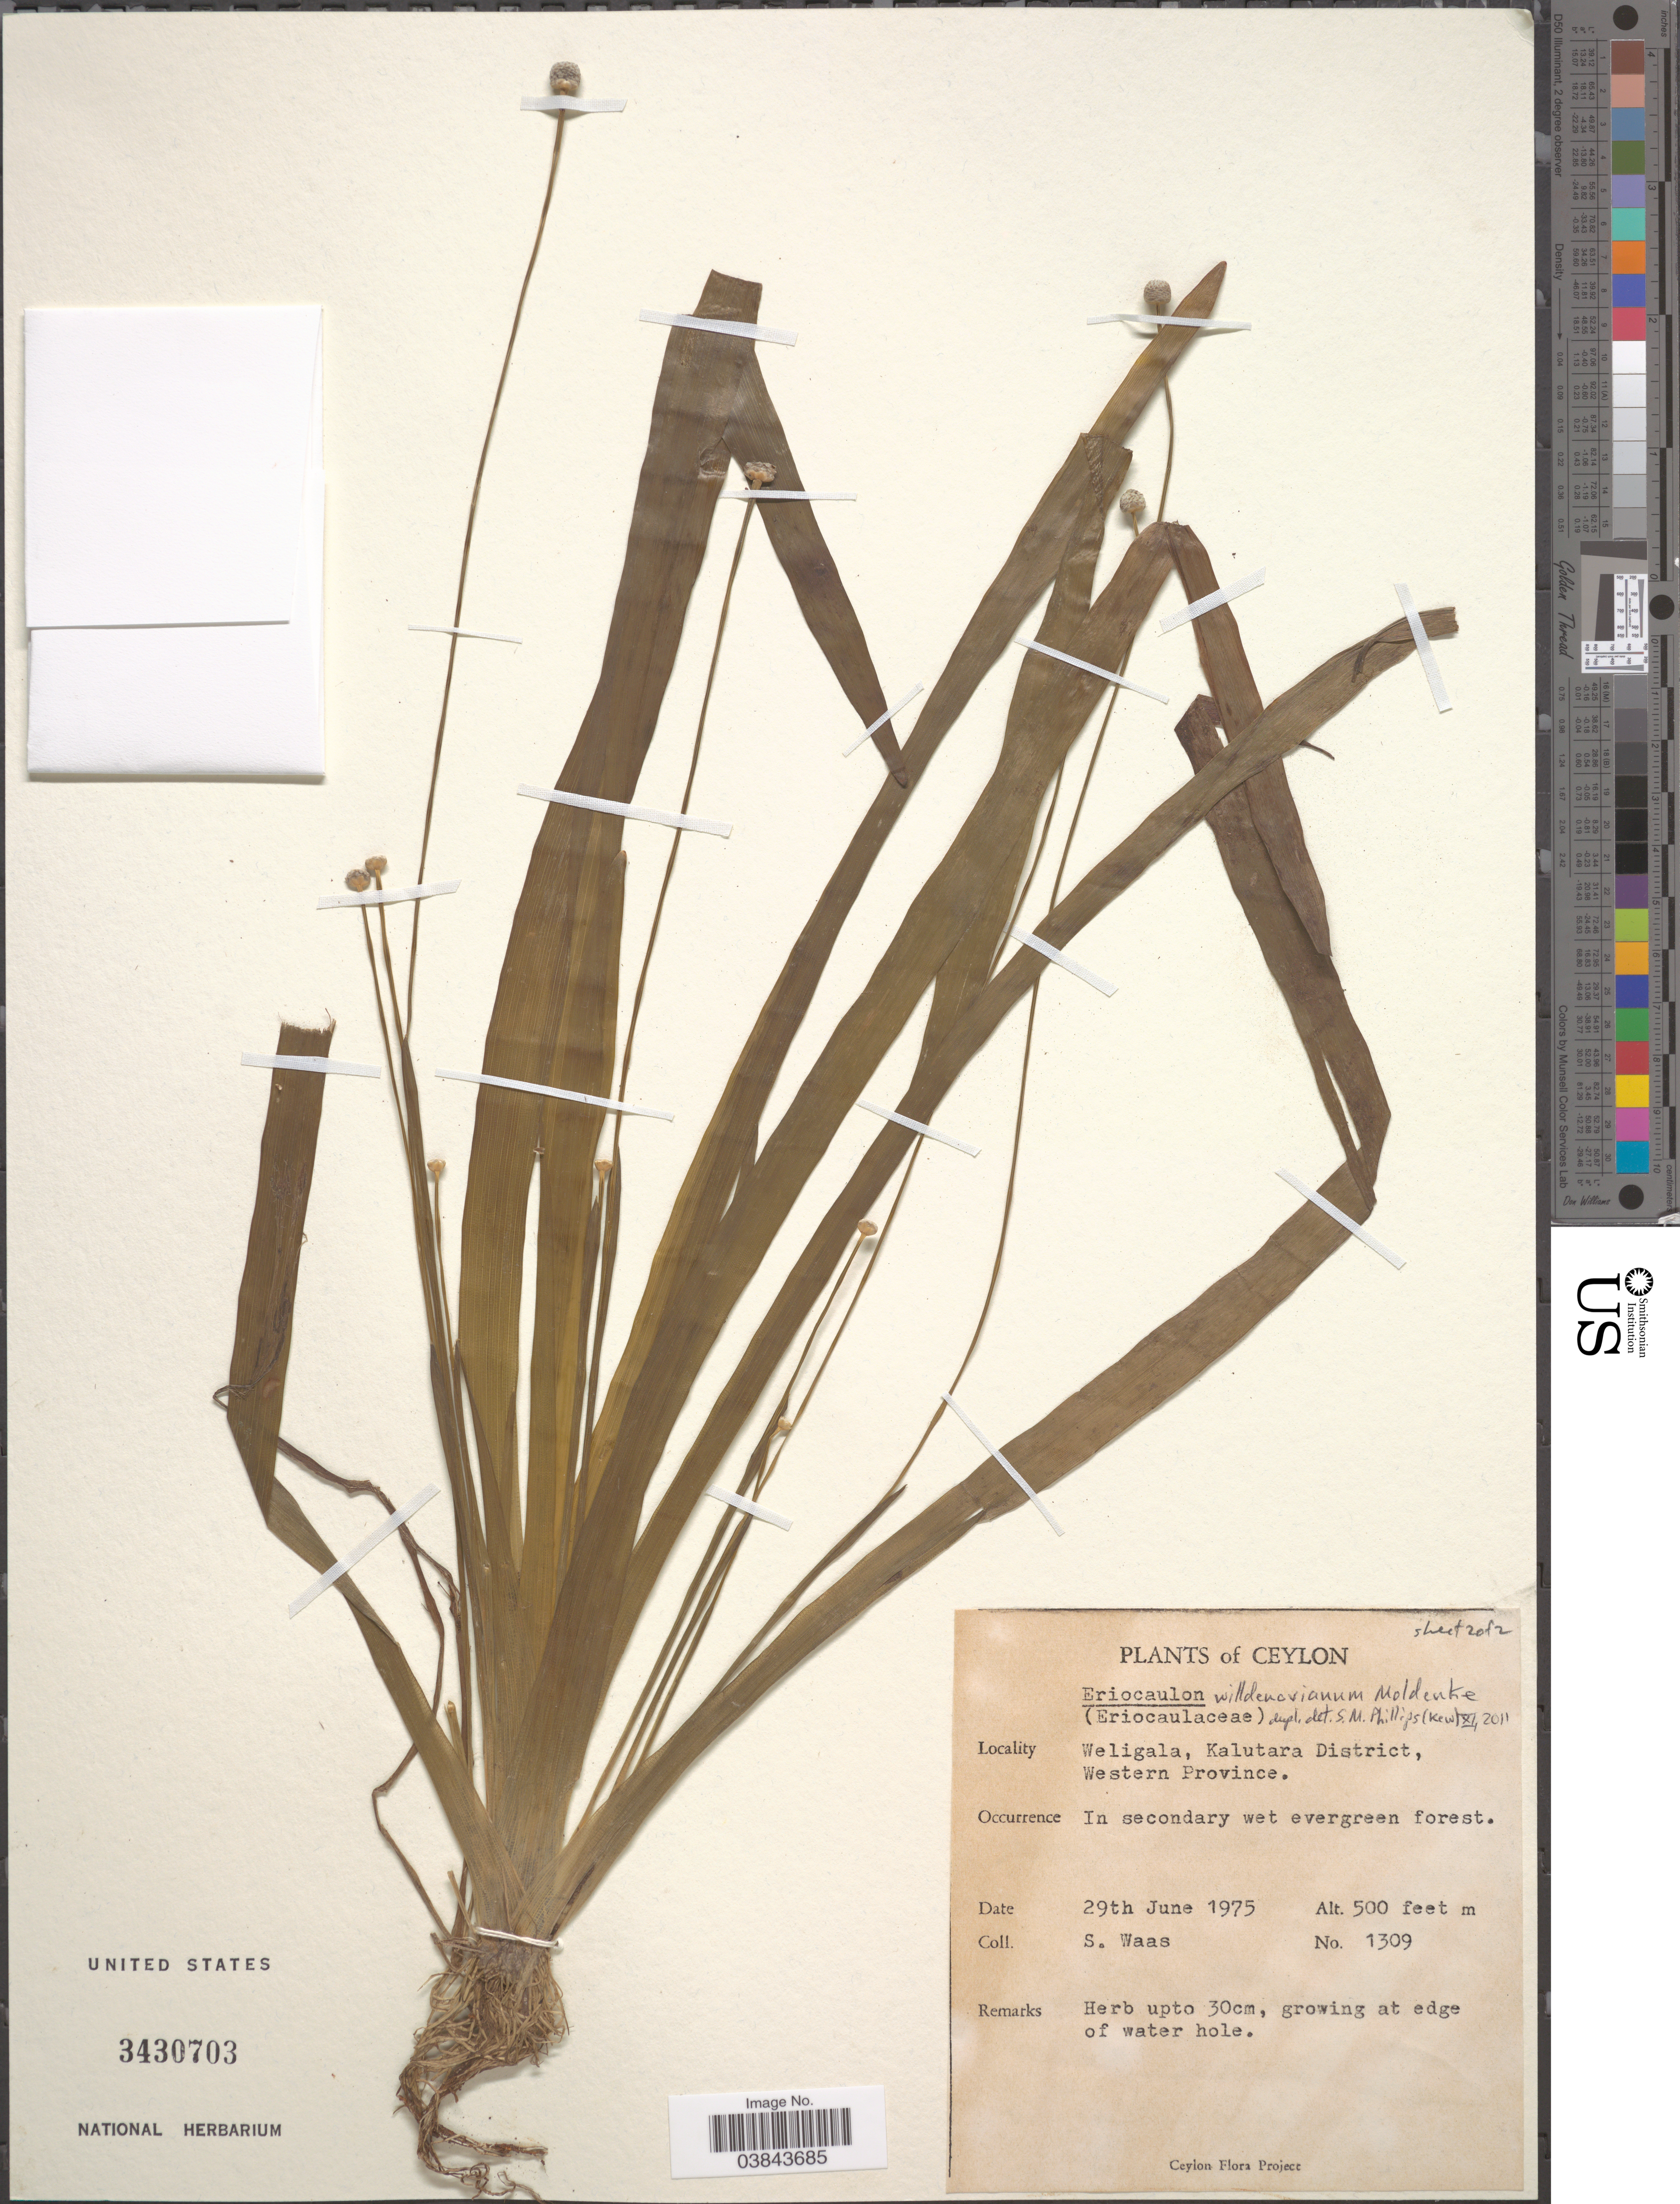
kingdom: Plantae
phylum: Tracheophyta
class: Liliopsida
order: Poales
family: Eriocaulaceae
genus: Eriocaulon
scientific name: Eriocaulon willdenovianum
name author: Moldenke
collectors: S. Waas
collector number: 1309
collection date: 1975-06-29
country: Sri Lanka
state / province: Western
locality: Ceylon. Weligala, Kalutara District, Western Province.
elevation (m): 152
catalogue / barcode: US 3430703